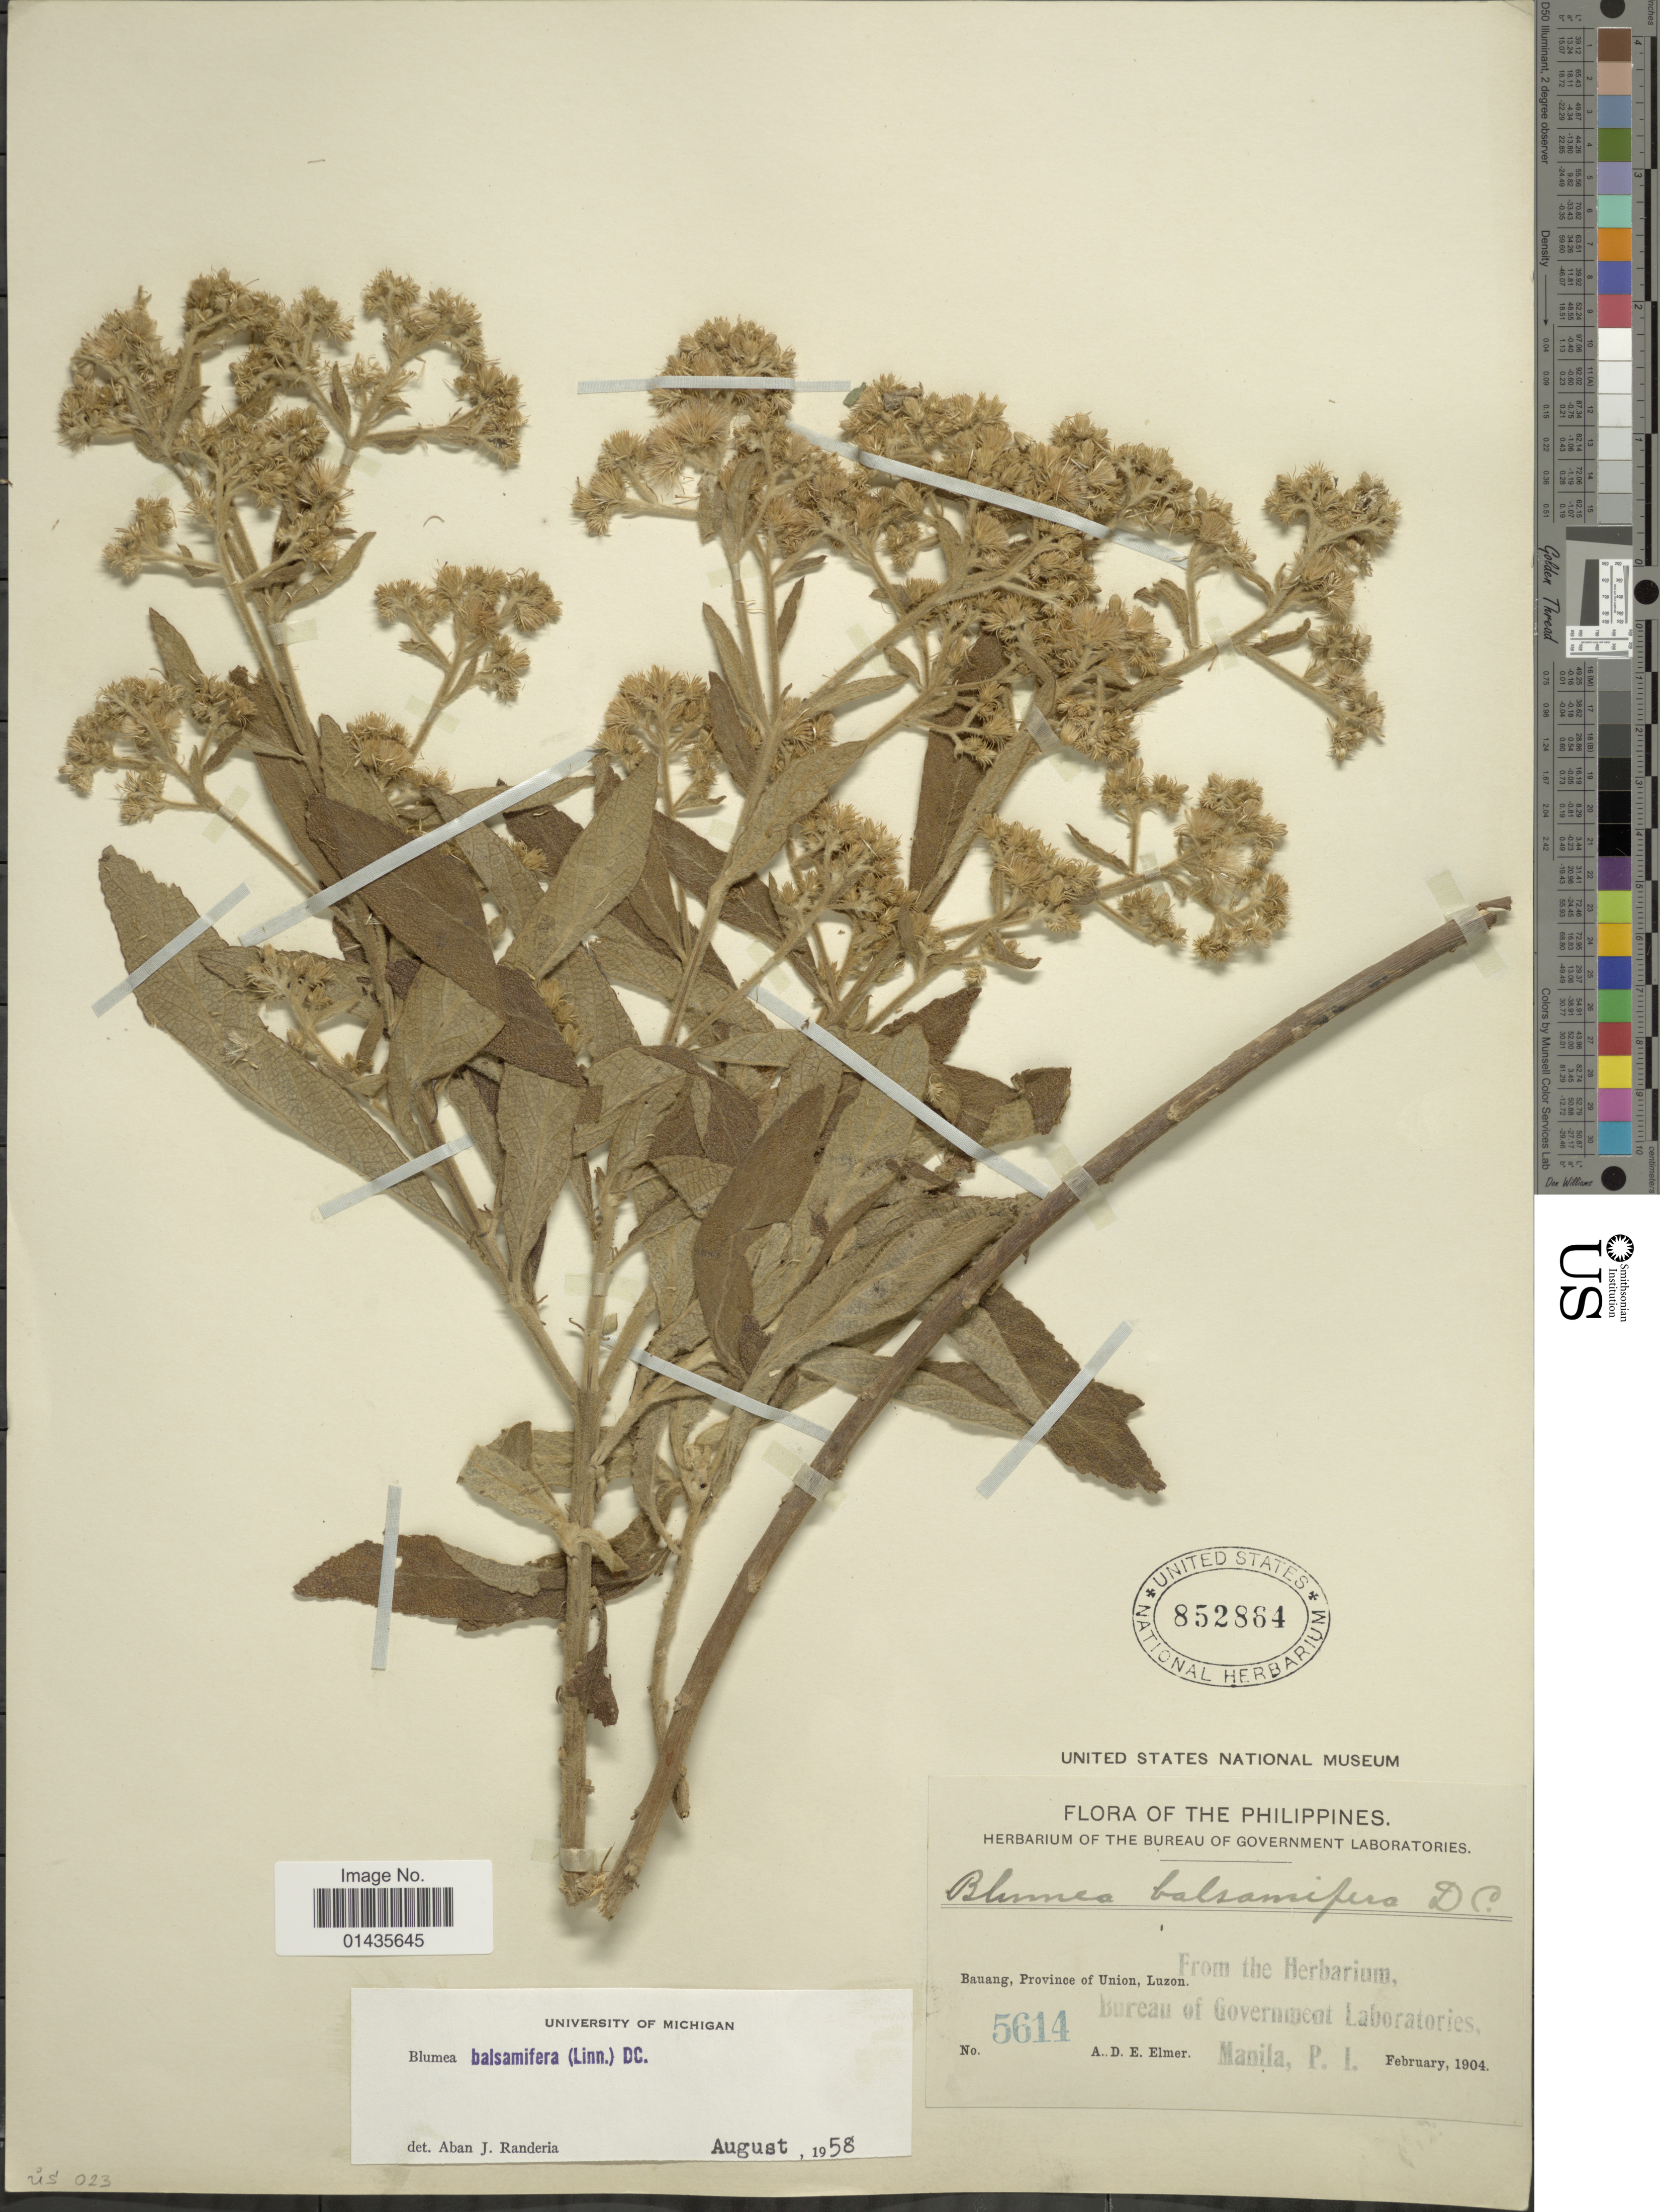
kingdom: Plantae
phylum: Tracheophyta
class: Magnoliopsida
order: Asterales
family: Asteraceae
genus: Blumea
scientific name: Blumea balsamifera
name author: (L.) DC.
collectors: A. D. E. Elmer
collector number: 5614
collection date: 1904-02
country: Philippines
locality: Bauang, Province of Union, Luzon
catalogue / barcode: US 852864